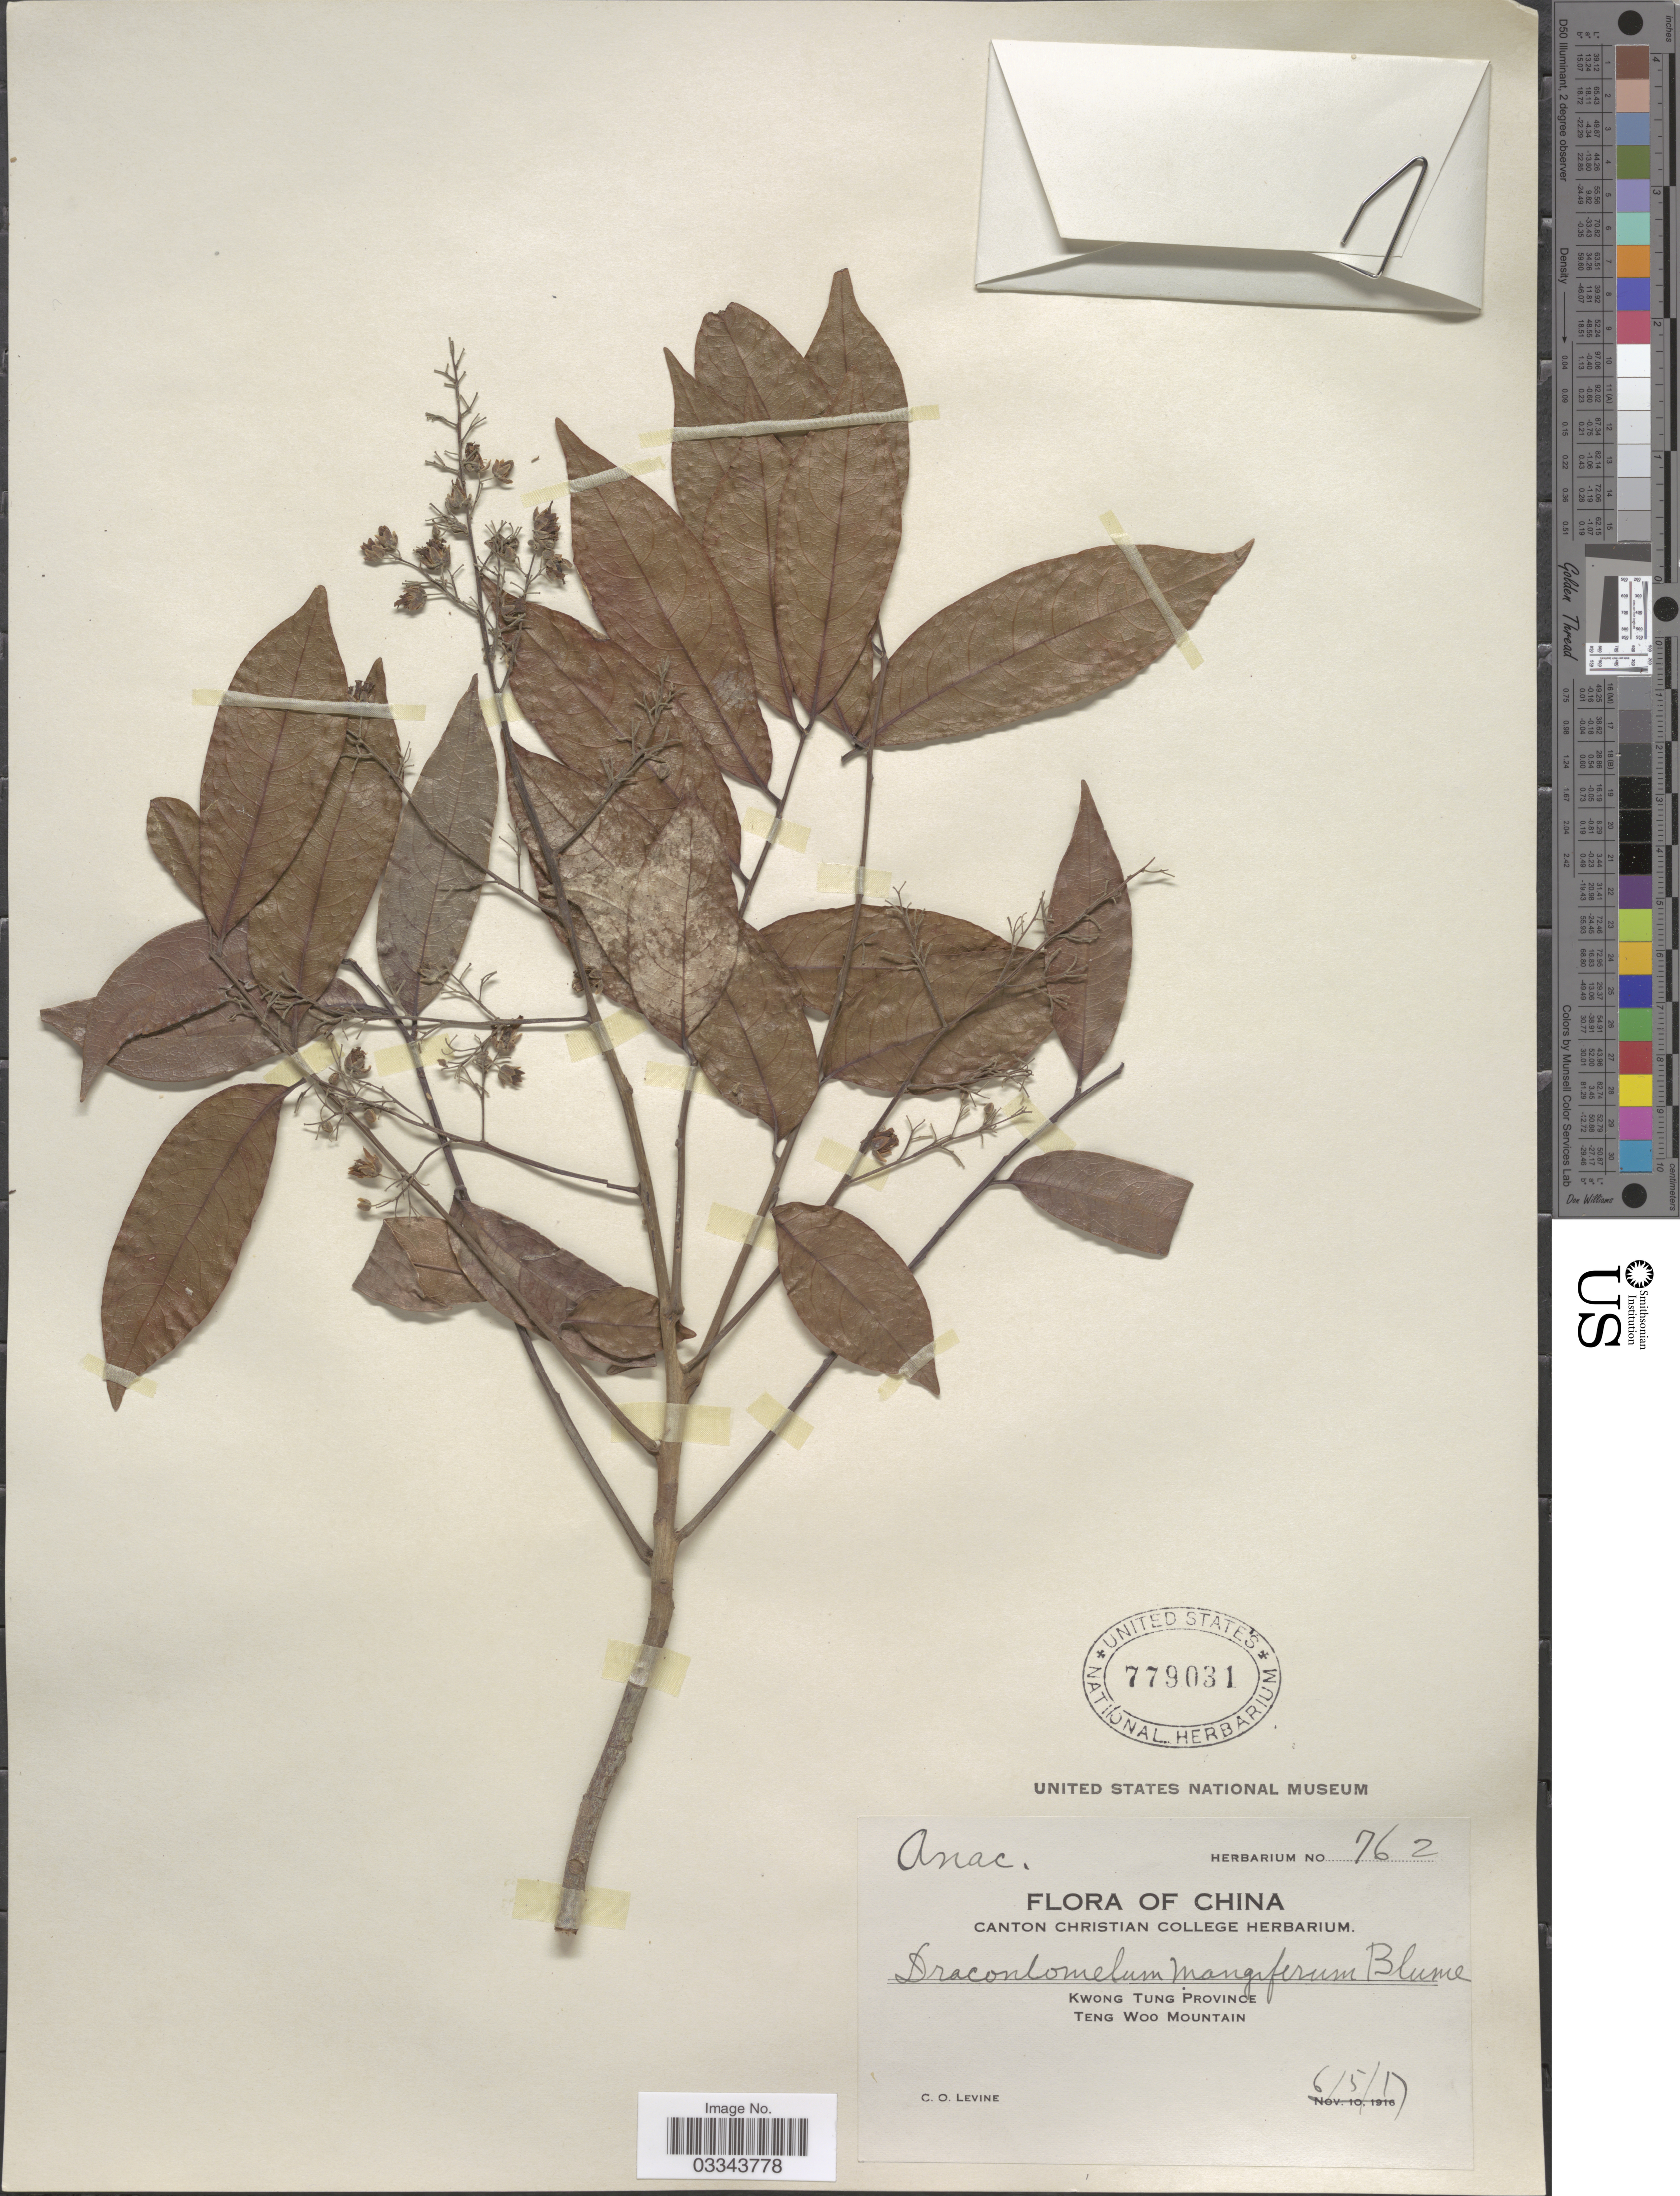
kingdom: Plantae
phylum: Tracheophyta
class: Magnoliopsida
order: Sapindales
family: Anacardiaceae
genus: Dracontomelon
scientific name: Dracontomelon mangiferum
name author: Blume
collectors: C. O. Levine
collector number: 762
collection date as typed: Transcribed d/m/y: 6/5/17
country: China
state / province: Guangdong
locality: Kwong Tung Province. Teng Woo Mountain.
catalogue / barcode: US 779031